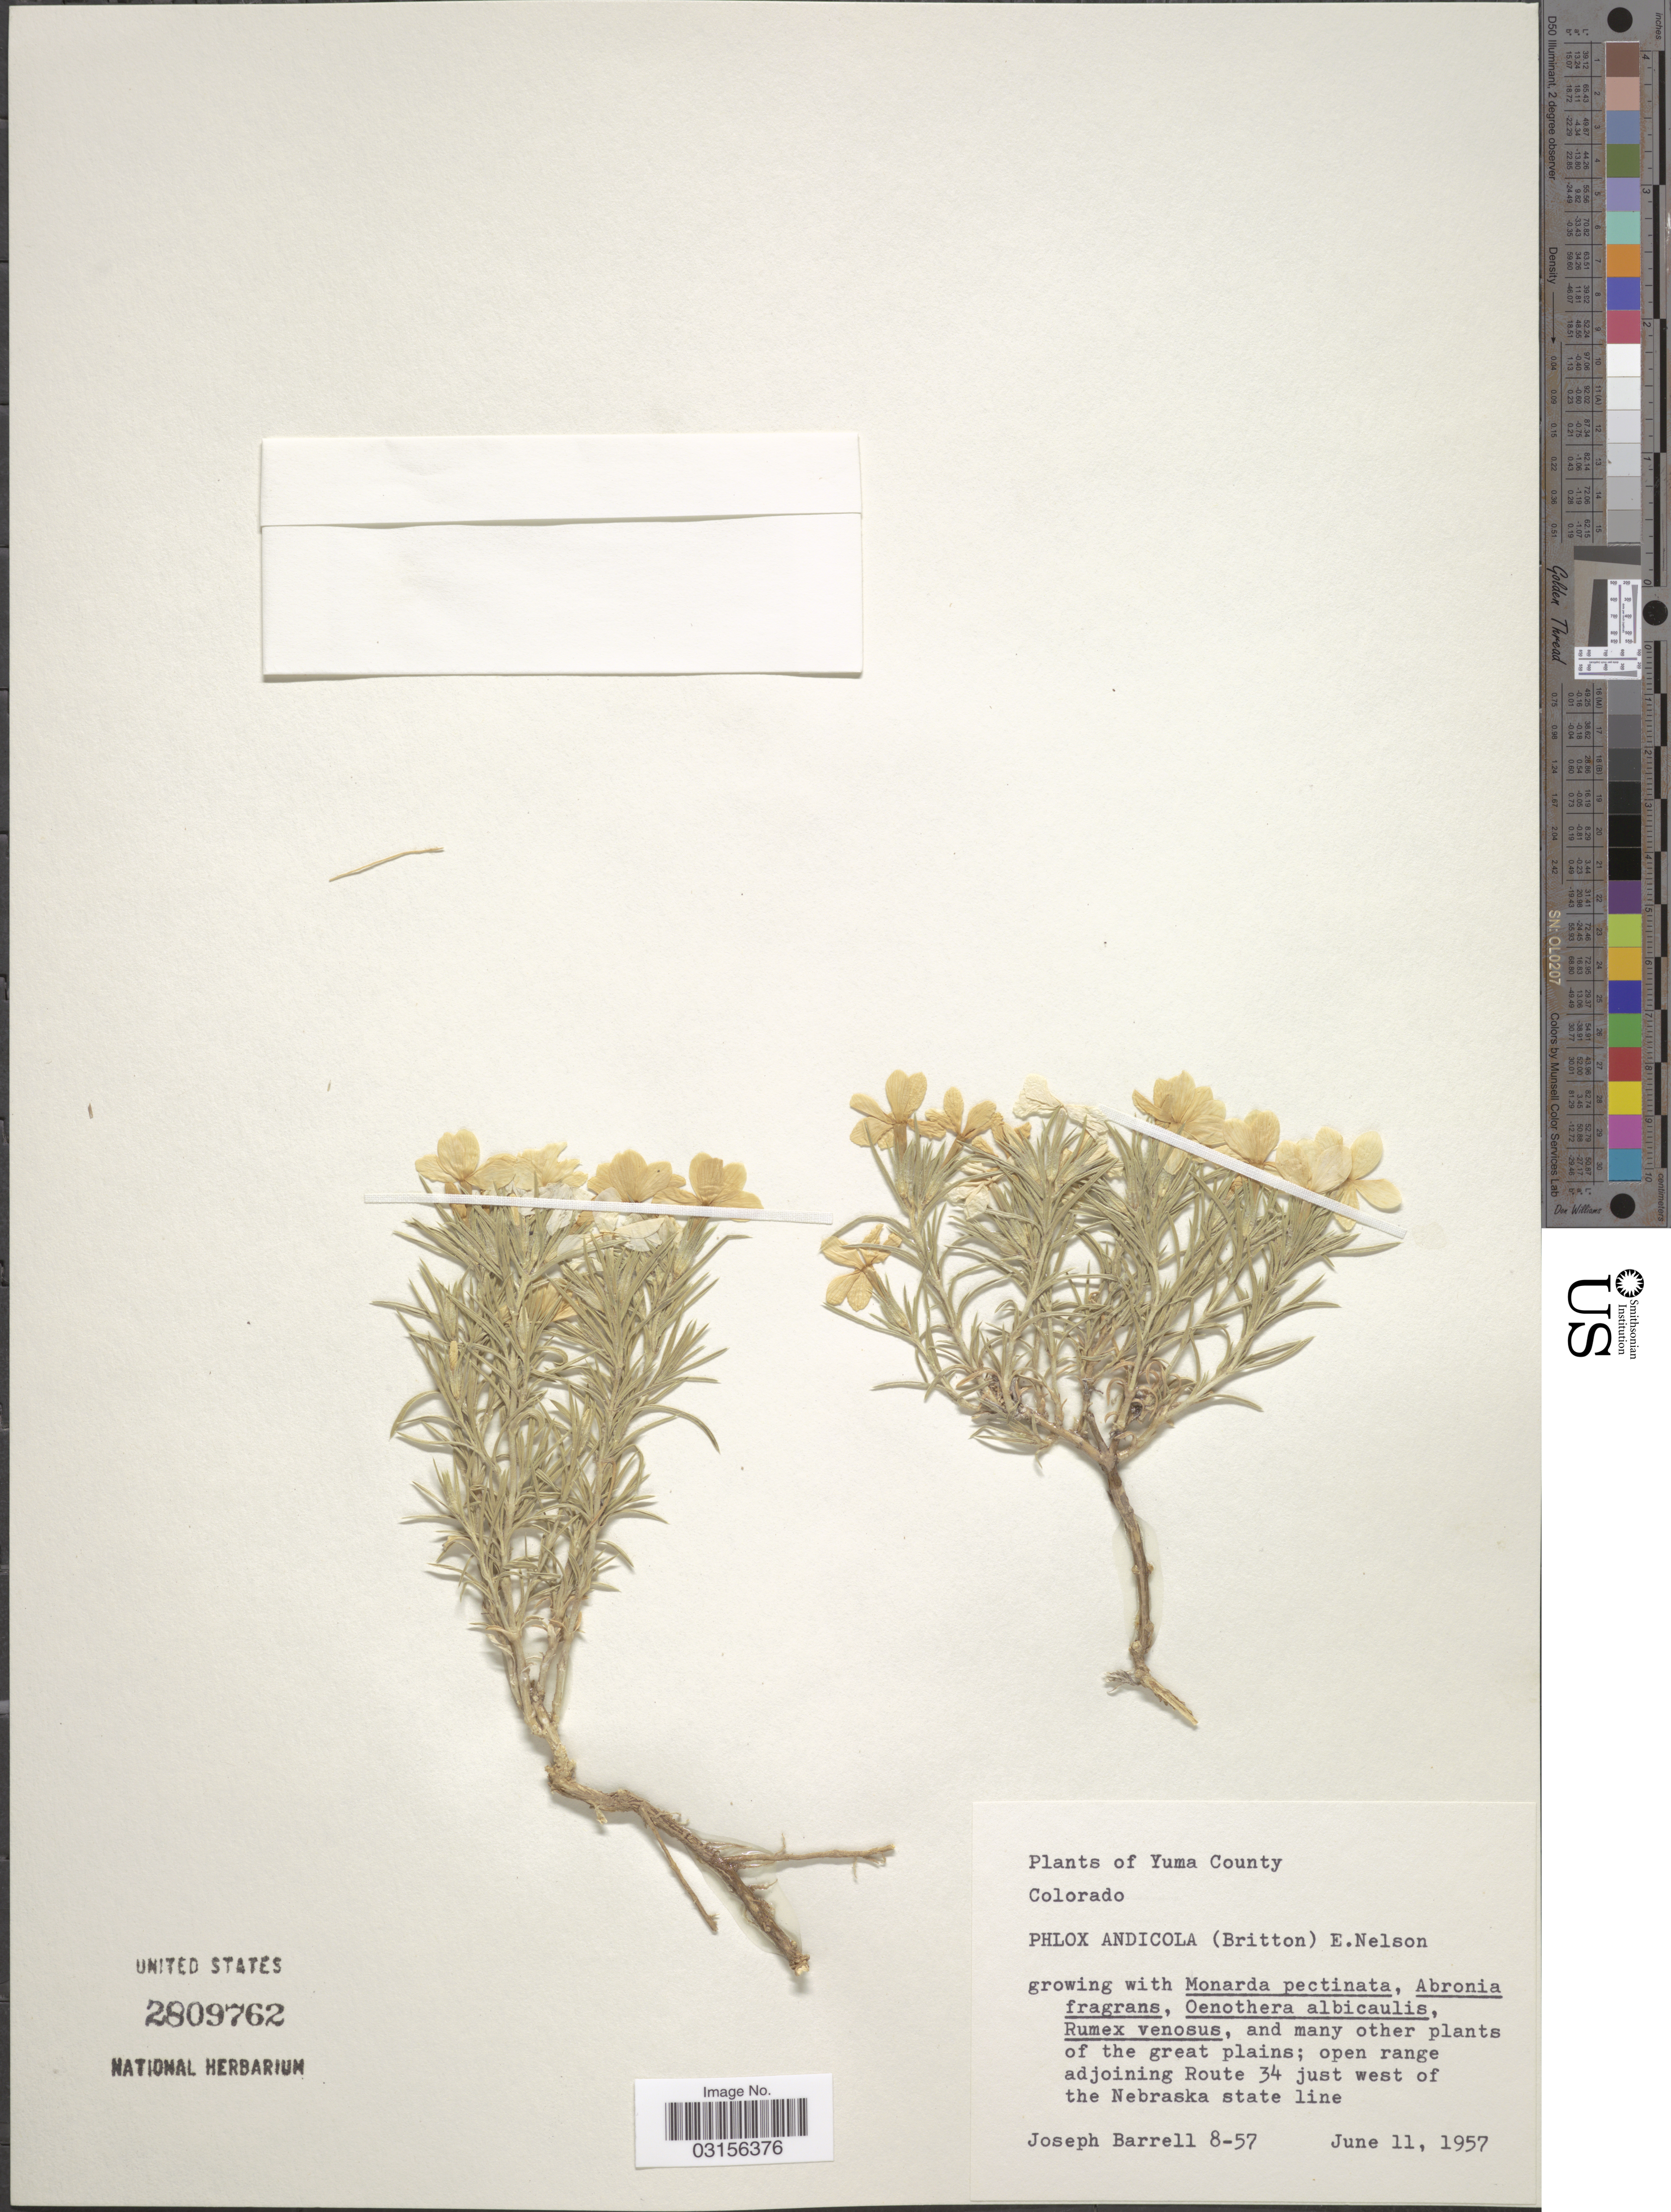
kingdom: Plantae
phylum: Tracheophyta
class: Magnoliopsida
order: Ericales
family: Polemoniaceae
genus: Phlox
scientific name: Phlox andicola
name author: (Britton) E.E. Nelson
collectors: J. Barrell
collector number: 8-57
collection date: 1957-06-11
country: United States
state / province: Colorado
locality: Yuma County. Open range adjoining Route 34 just west of the Nebraska state line.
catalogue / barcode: US 2809762